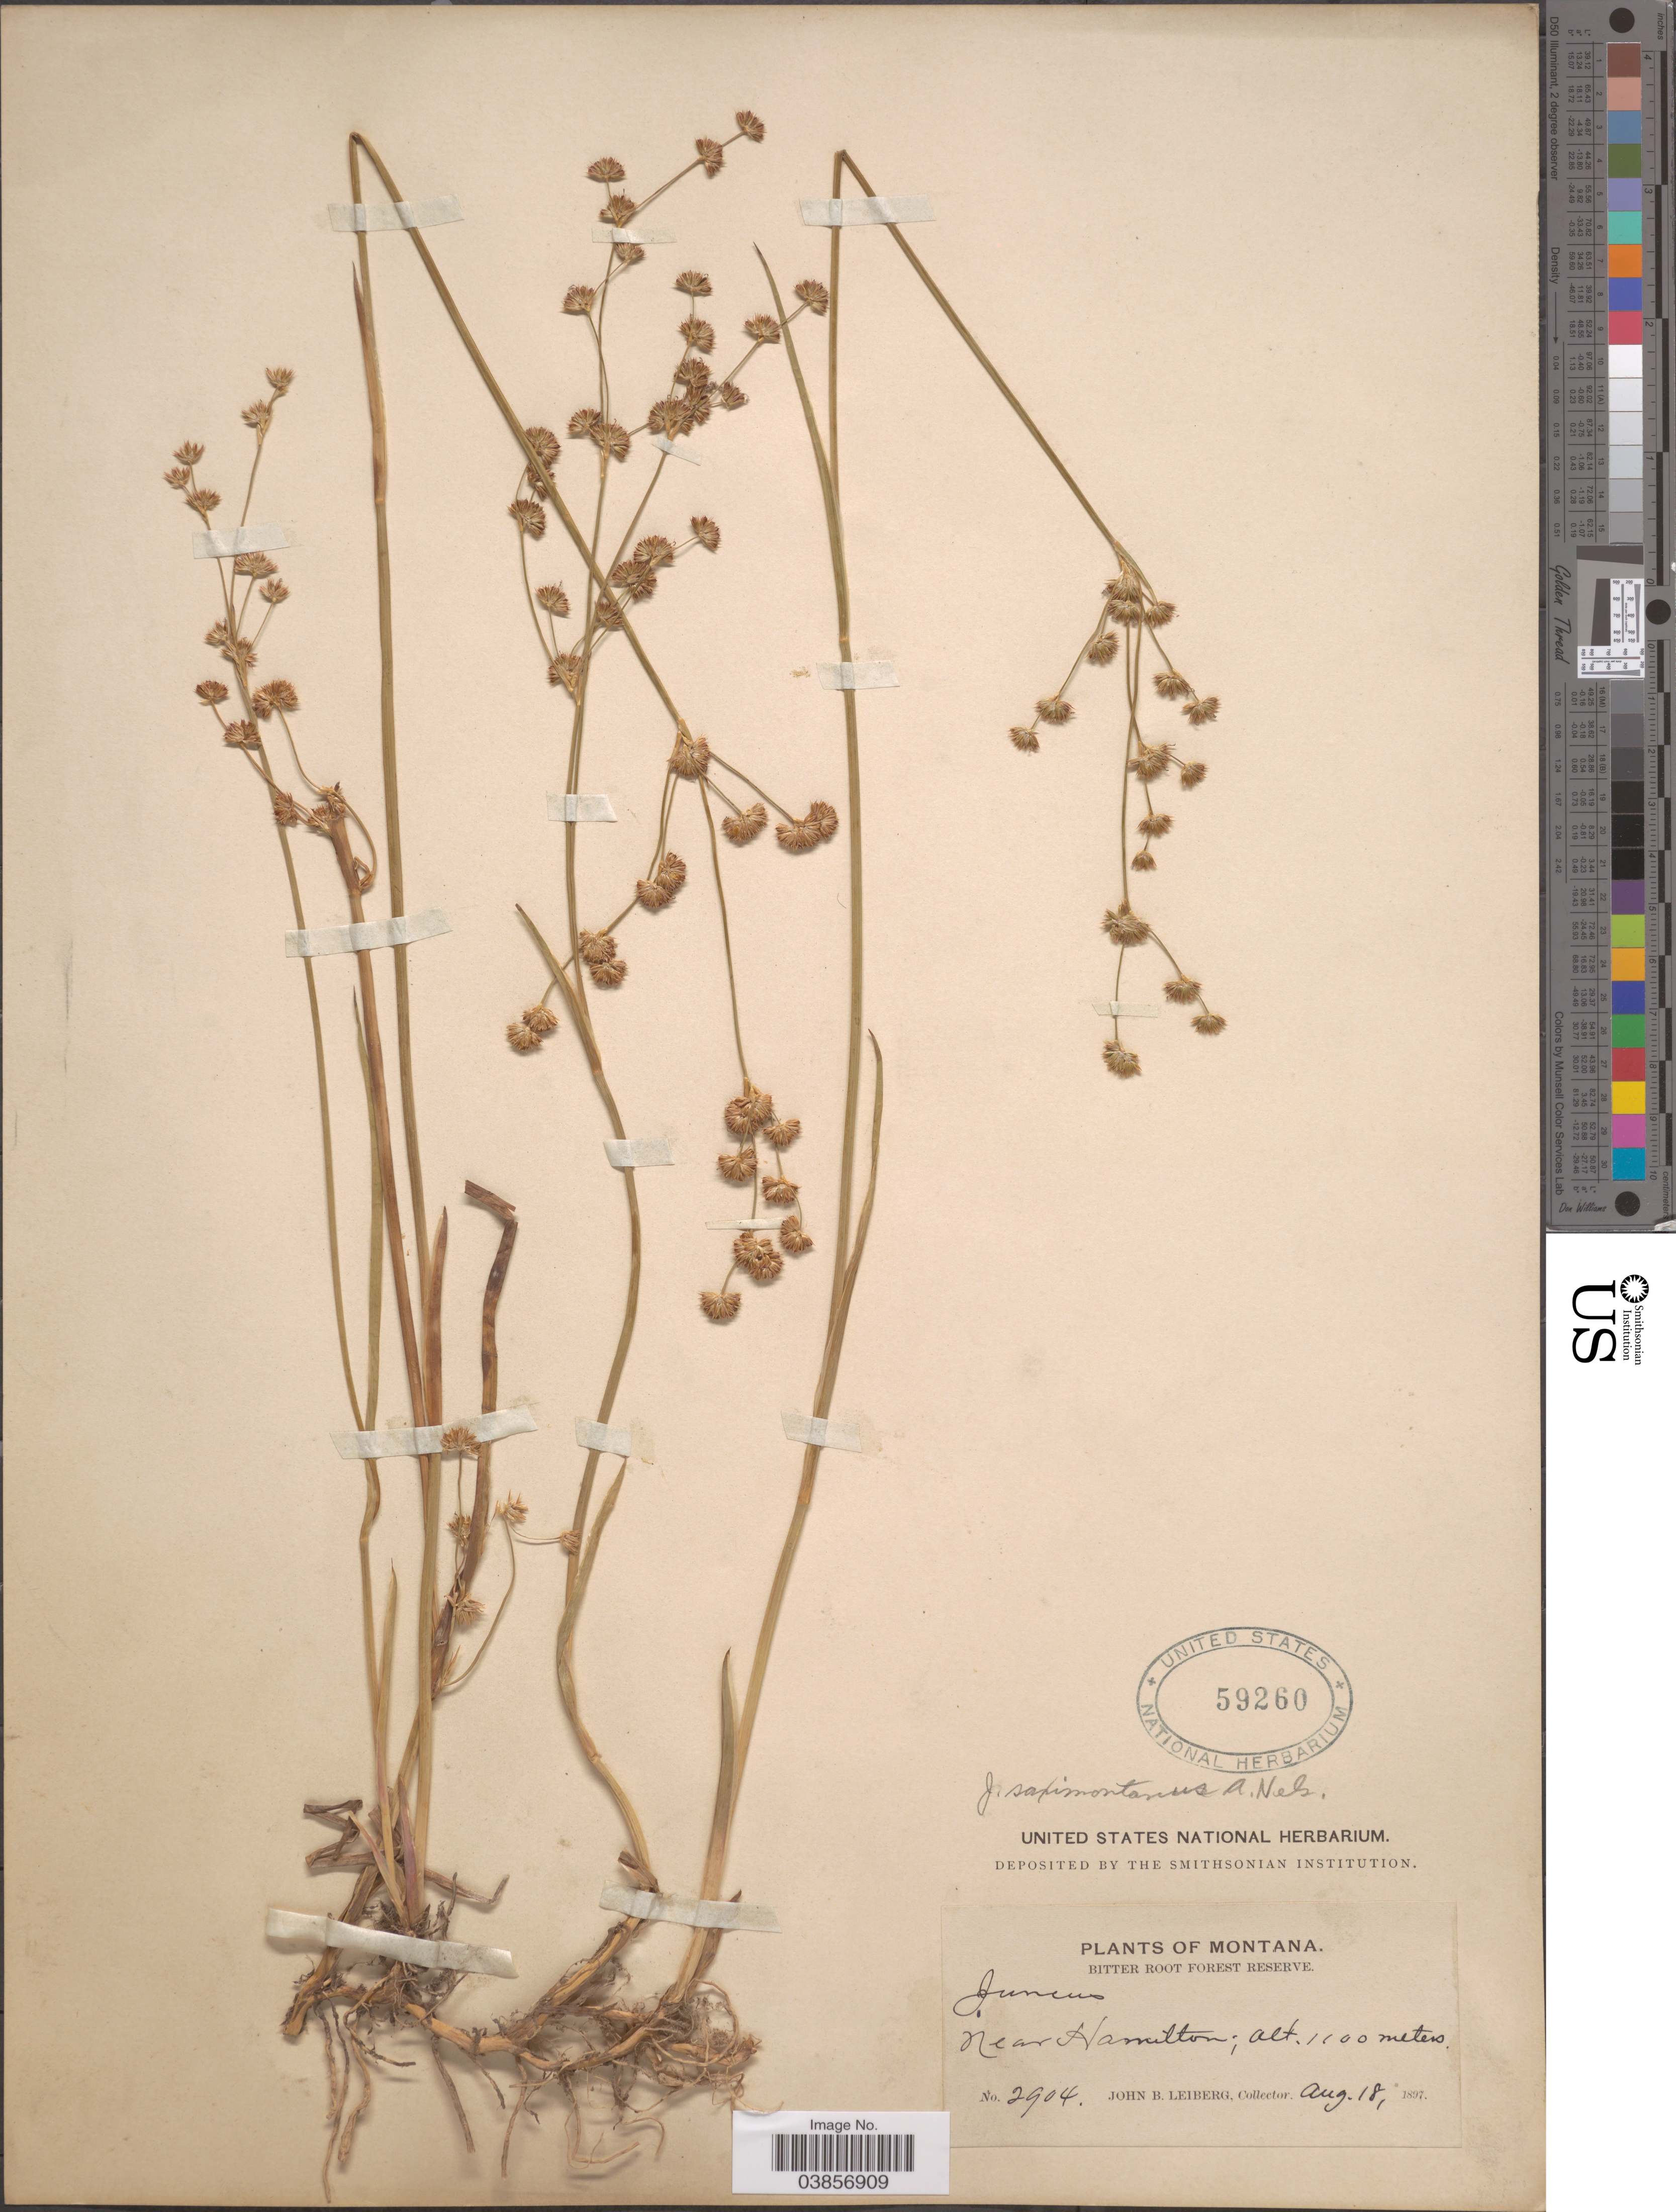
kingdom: Plantae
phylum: Tracheophyta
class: Liliopsida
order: Poales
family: Juncaceae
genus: Juncus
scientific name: Juncus saximontanus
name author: A. Nelson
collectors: J. B. Leiberg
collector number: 2904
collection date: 1897-08-18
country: United States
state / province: Montana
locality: Bitter Root Forest Reserve. Near Hamilton.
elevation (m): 1100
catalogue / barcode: US 59260